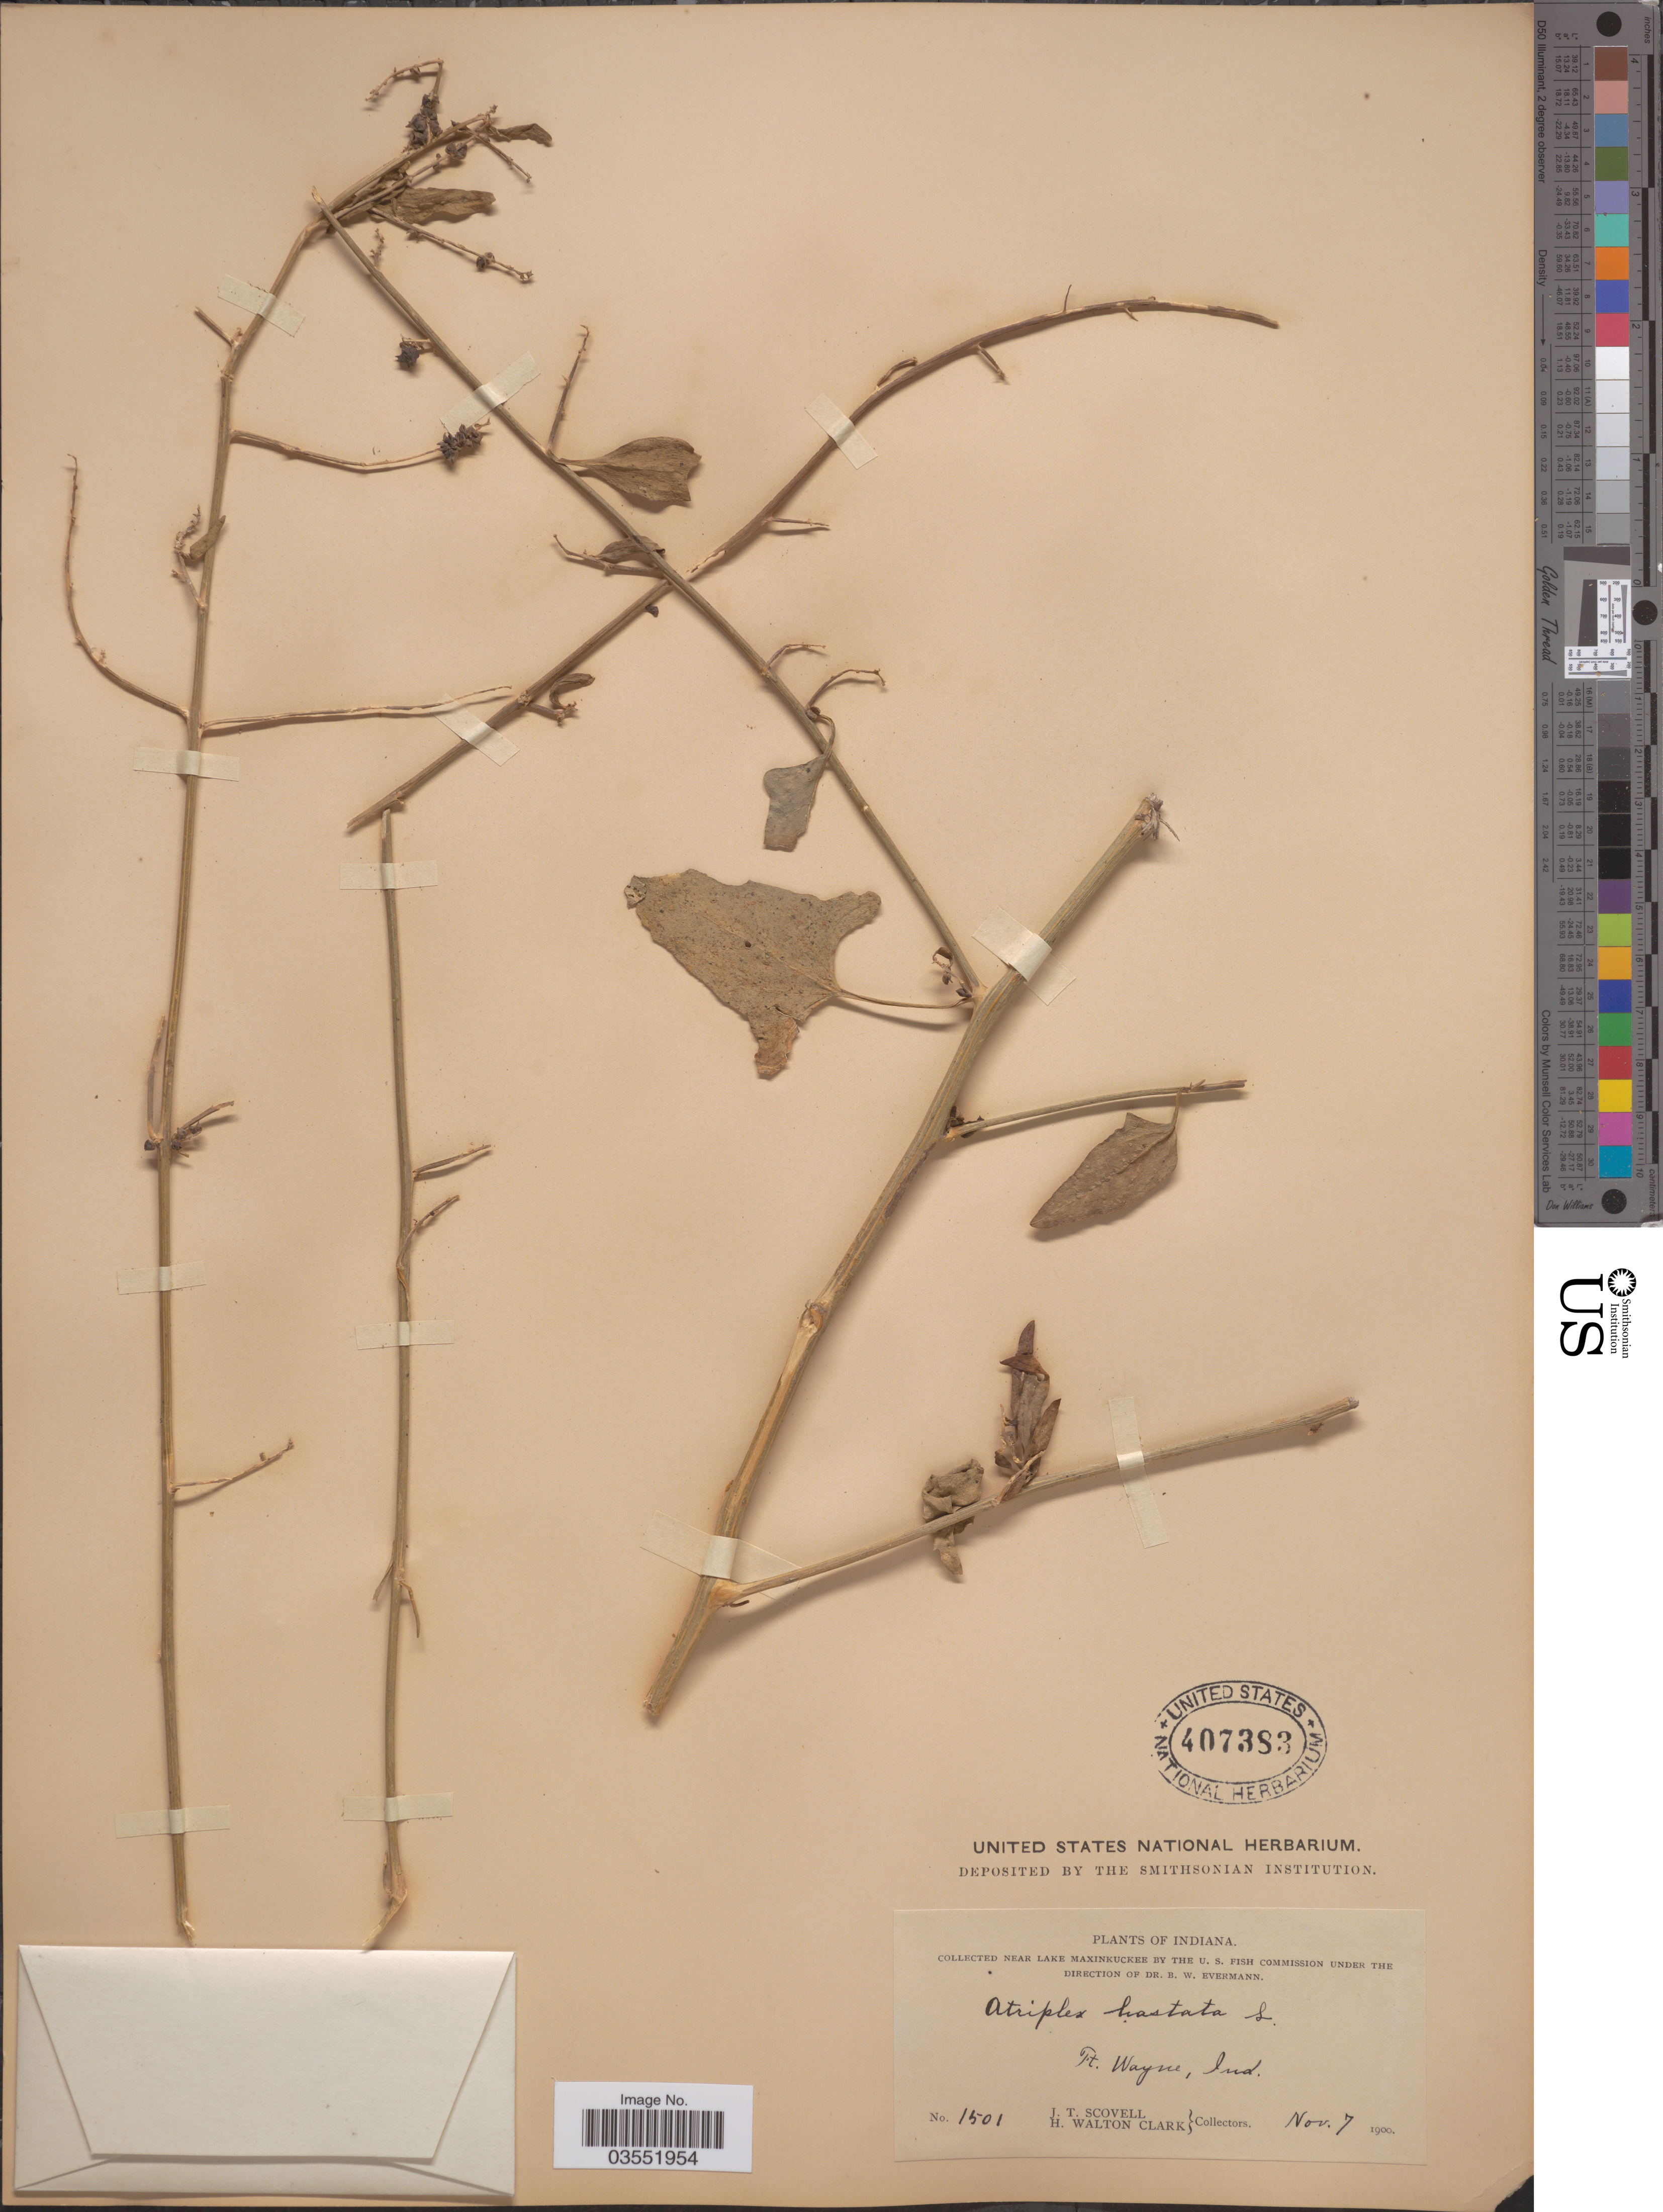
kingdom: Plantae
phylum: Tracheophyta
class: Magnoliopsida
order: Caryophyllales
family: Amaranthaceae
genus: Atriplex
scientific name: Atriplex hastata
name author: L.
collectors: J. T. Scovell & H. W. Clark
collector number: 1501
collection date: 1900-11-07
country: United States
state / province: Indiana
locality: Near Lake Maxinkuckee. Ft. Wayne.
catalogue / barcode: US 407383